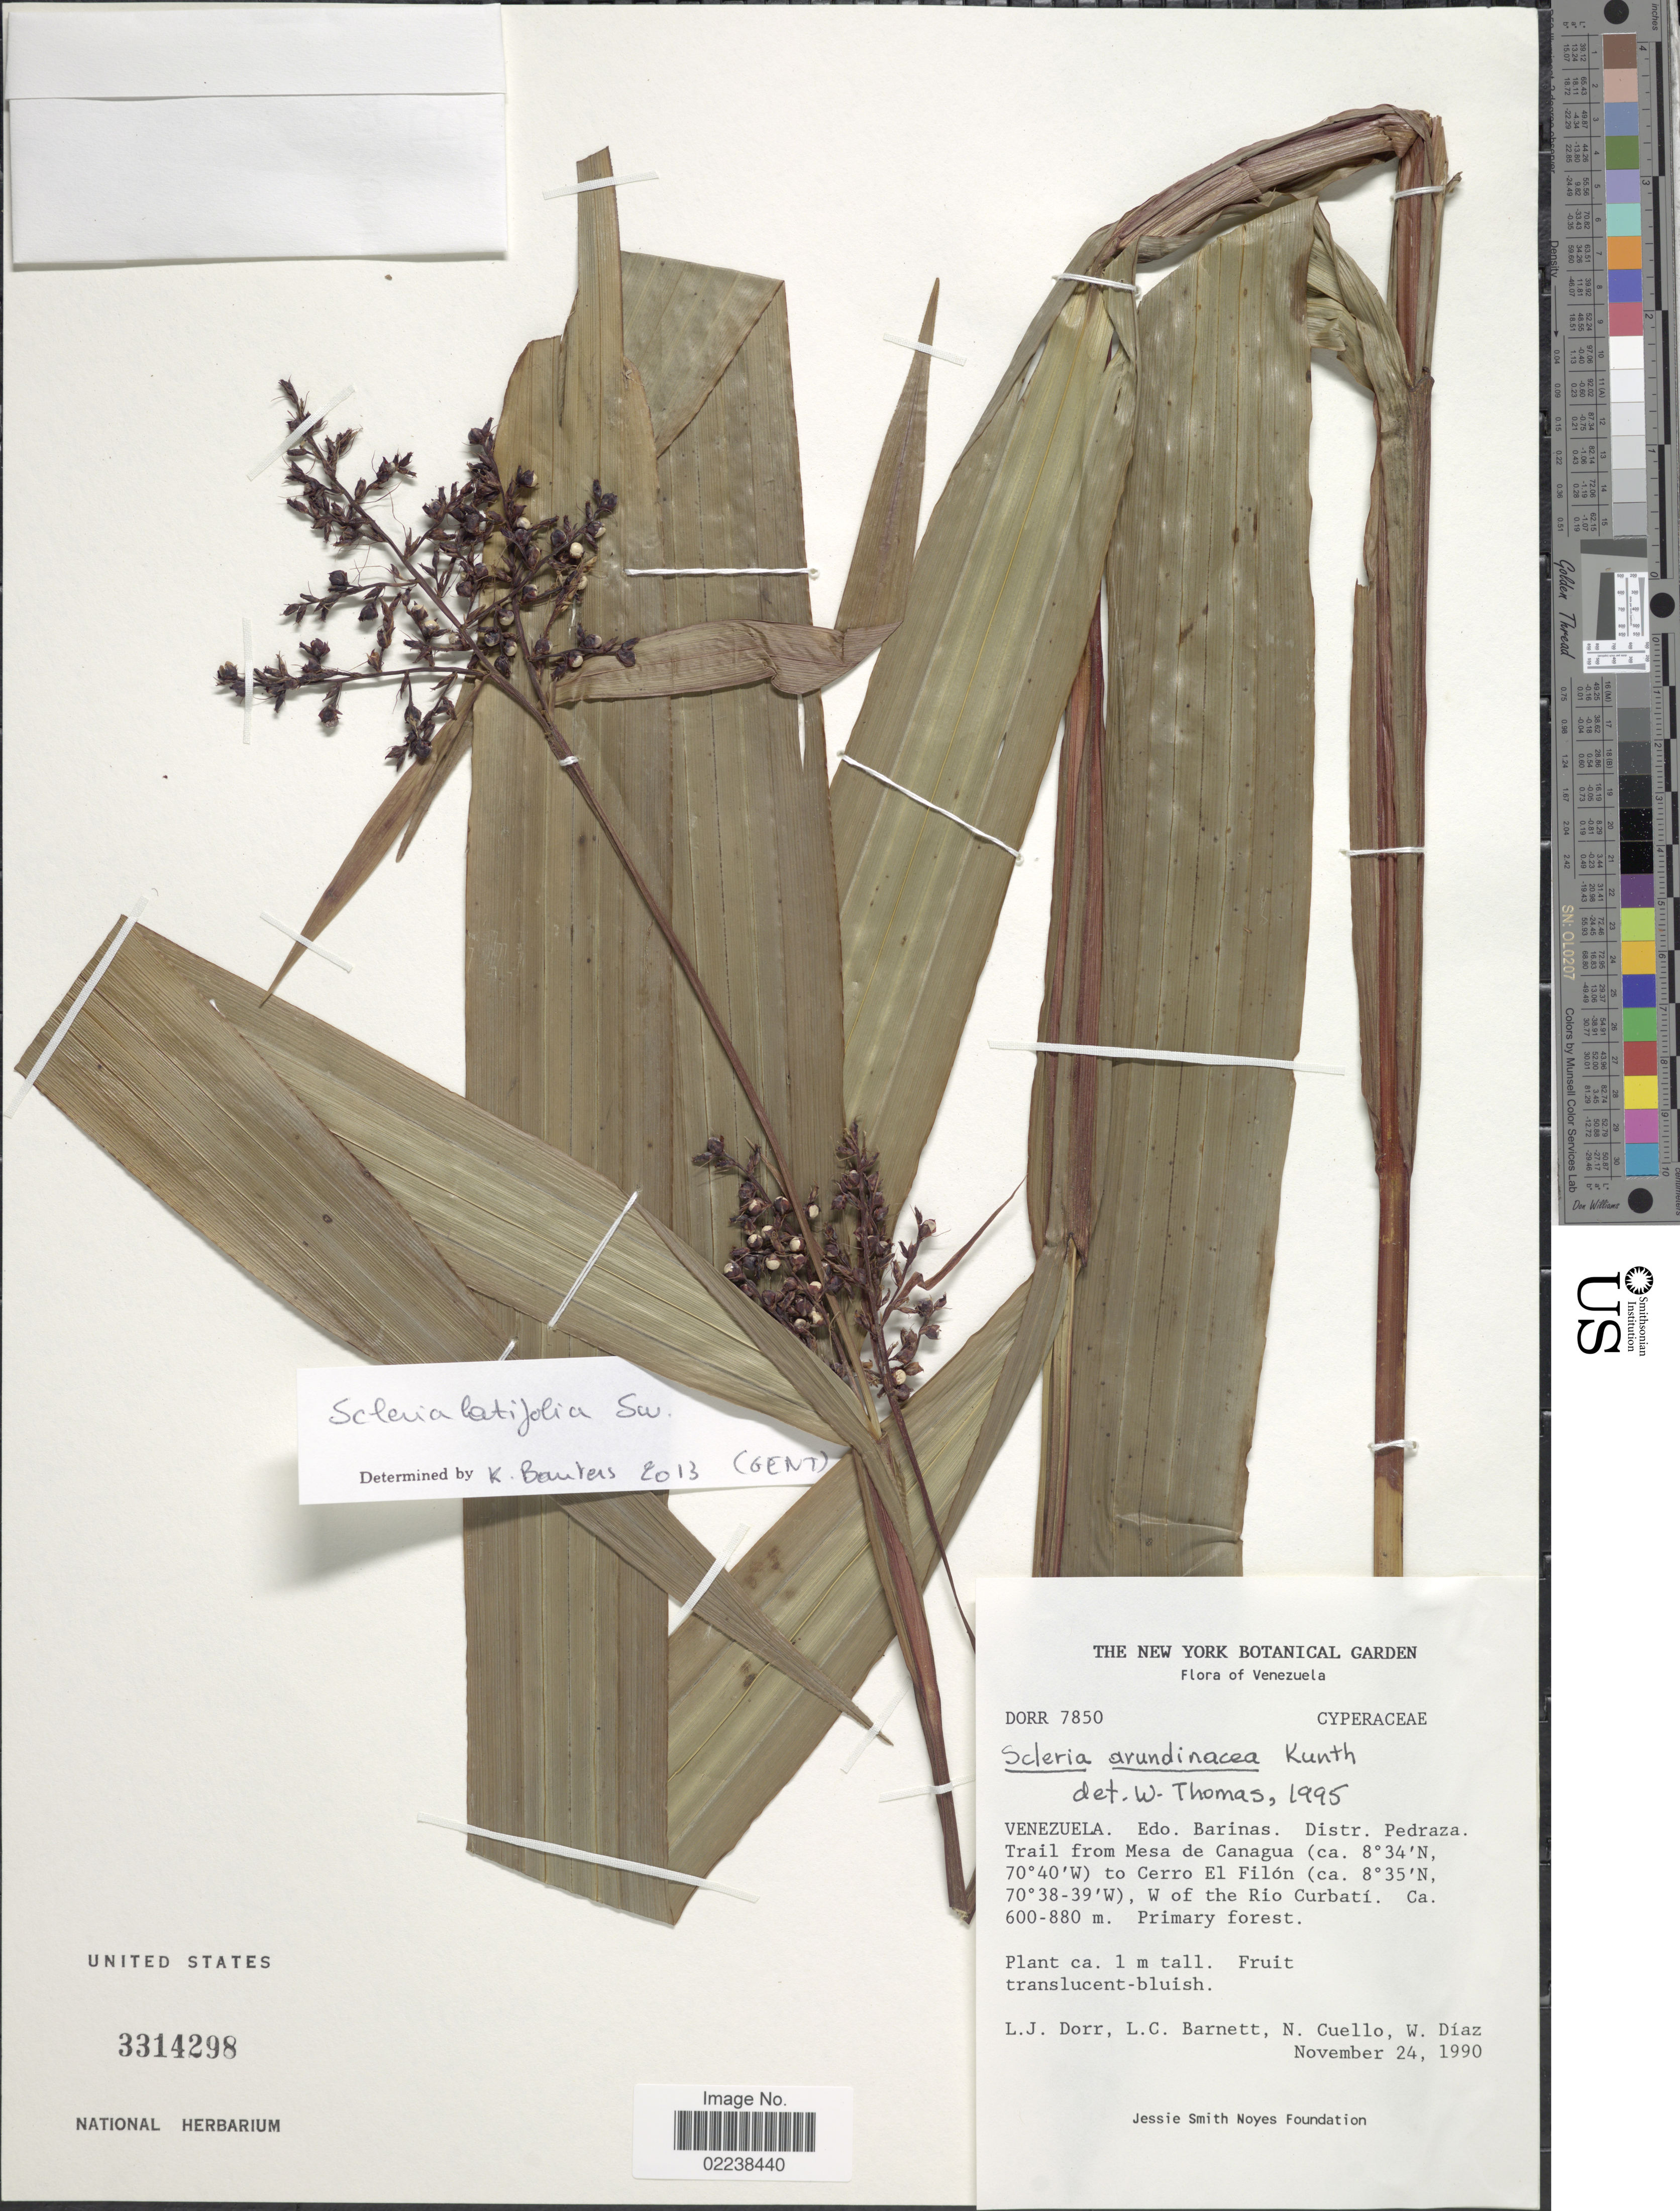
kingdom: Plantae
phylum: Tracheophyta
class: Liliopsida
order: Poales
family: Cyperaceae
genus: Scleria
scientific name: Scleria latifolia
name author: Sw.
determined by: Strong, Mark T., (BOT), Smithsonian Institution - National Museum of Natural History (UNITED STATES)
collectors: L. J. Dorr, L. C. Barnett, N. L. Cuello & W. Díaz P.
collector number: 7850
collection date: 1990-11-24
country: Venezuela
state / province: Barinas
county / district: Pedraza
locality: Trail from Mesa de Canagua to Cerro El Filón, W of the Rio Curbatí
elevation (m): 600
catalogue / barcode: US 3314298